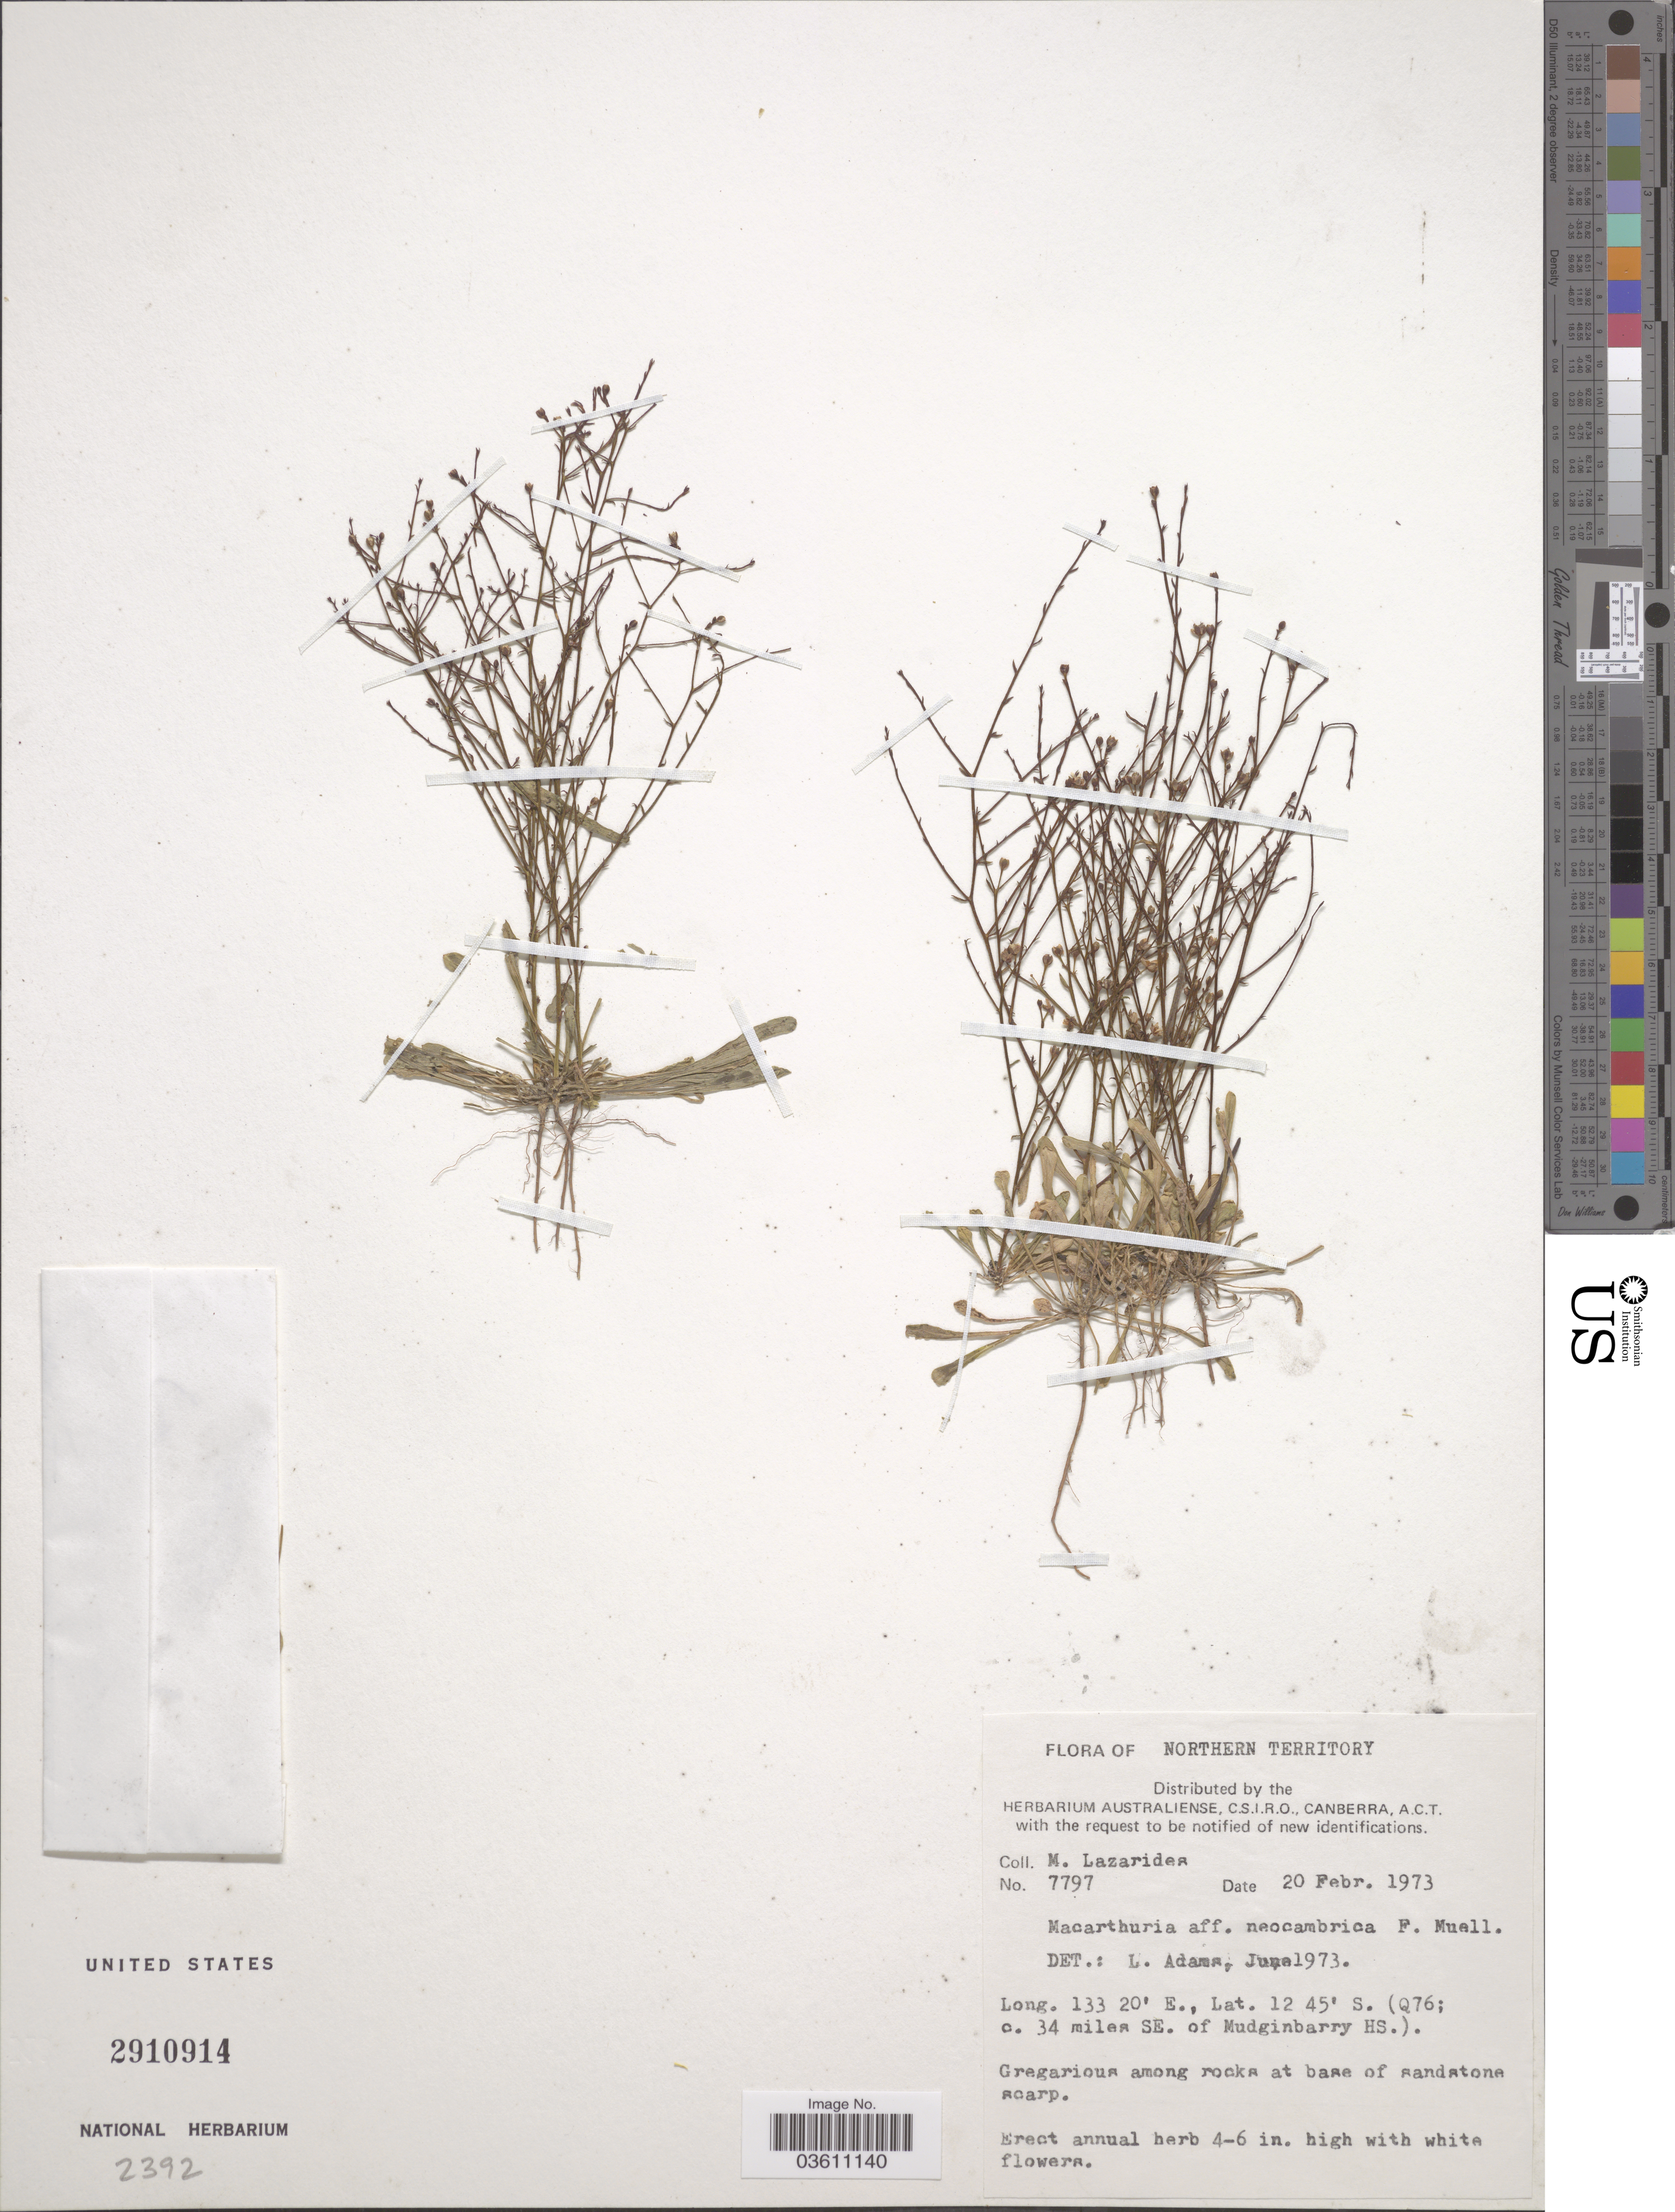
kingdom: Plantae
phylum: Tracheophyta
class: Magnoliopsida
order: Caryophyllales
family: Macarthuriaceae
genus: Macarthuria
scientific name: Macarthuria neocambrica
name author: F. Muell.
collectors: M. Lazarides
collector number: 7797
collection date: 1973-02-20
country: Australia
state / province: Northern Territory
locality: (Q76; c. 34 miles SE. of Mudginbarry HS.)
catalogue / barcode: US 2910914